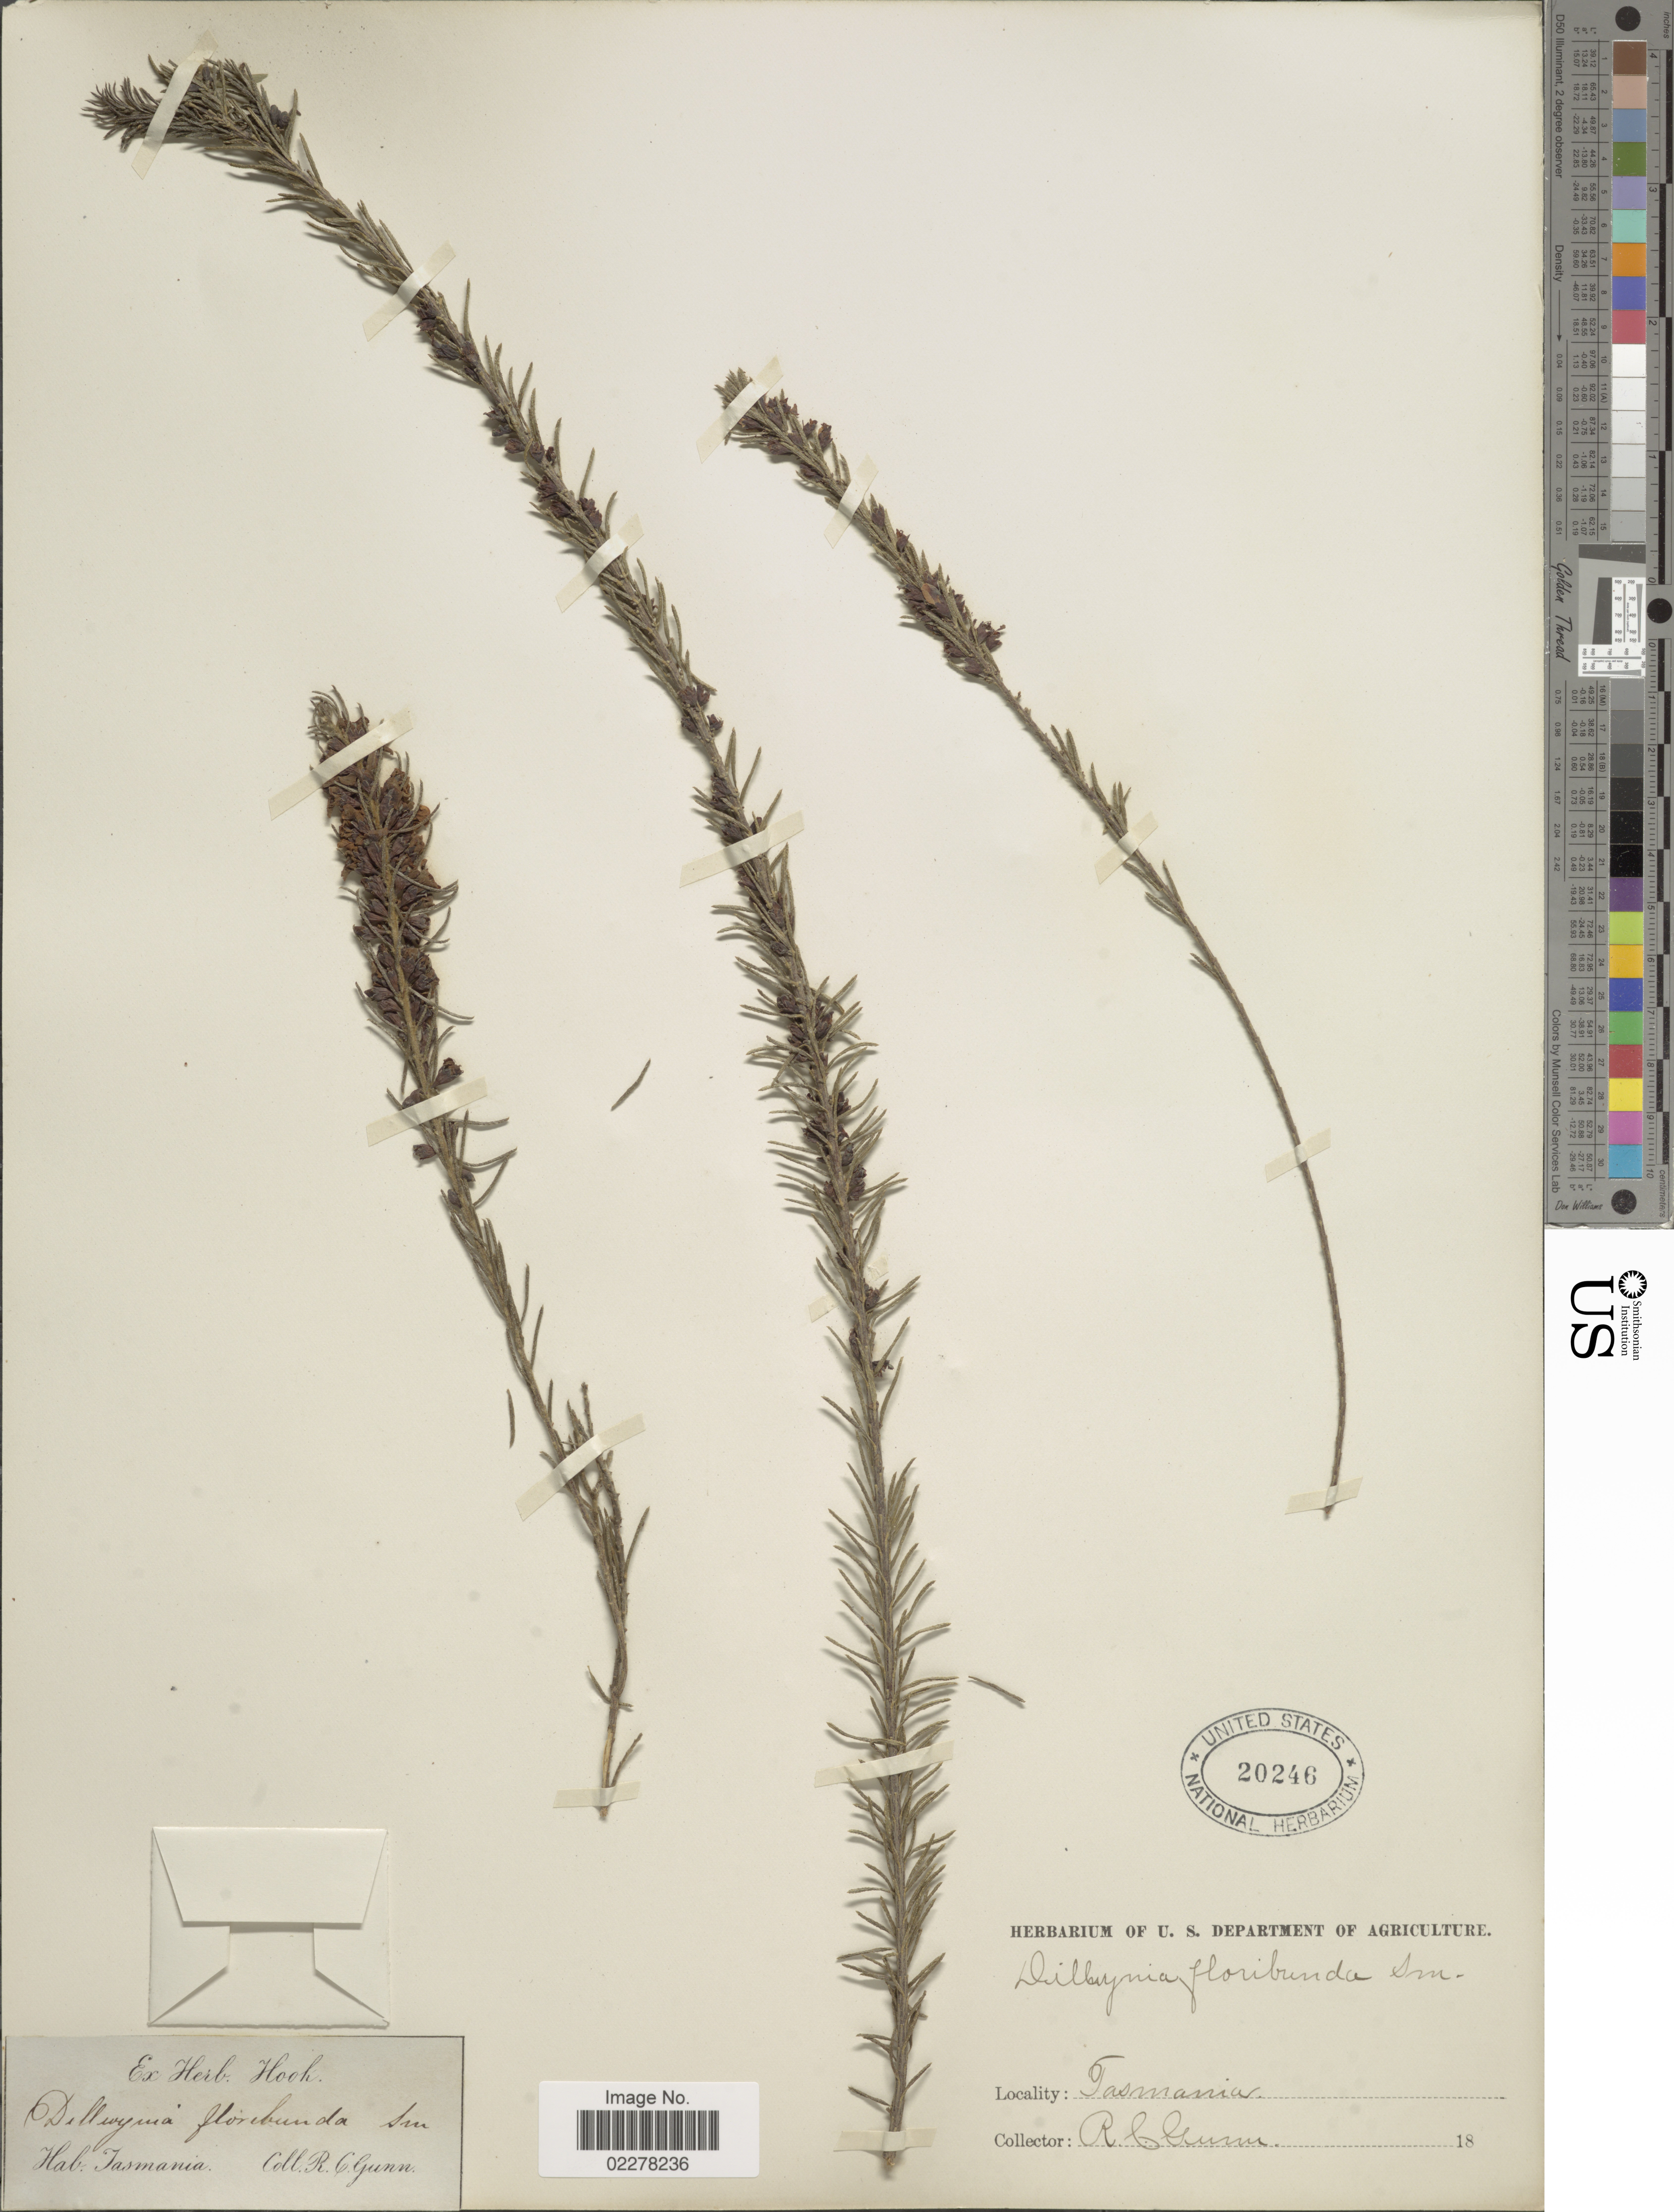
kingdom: Plantae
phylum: Tracheophyta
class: Magnoliopsida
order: Fabales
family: Fabaceae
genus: Dillwynia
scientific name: Dillwynia floribunda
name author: Sm.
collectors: R. Gunn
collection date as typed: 18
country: Australia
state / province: Tasmania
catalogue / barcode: US 20246